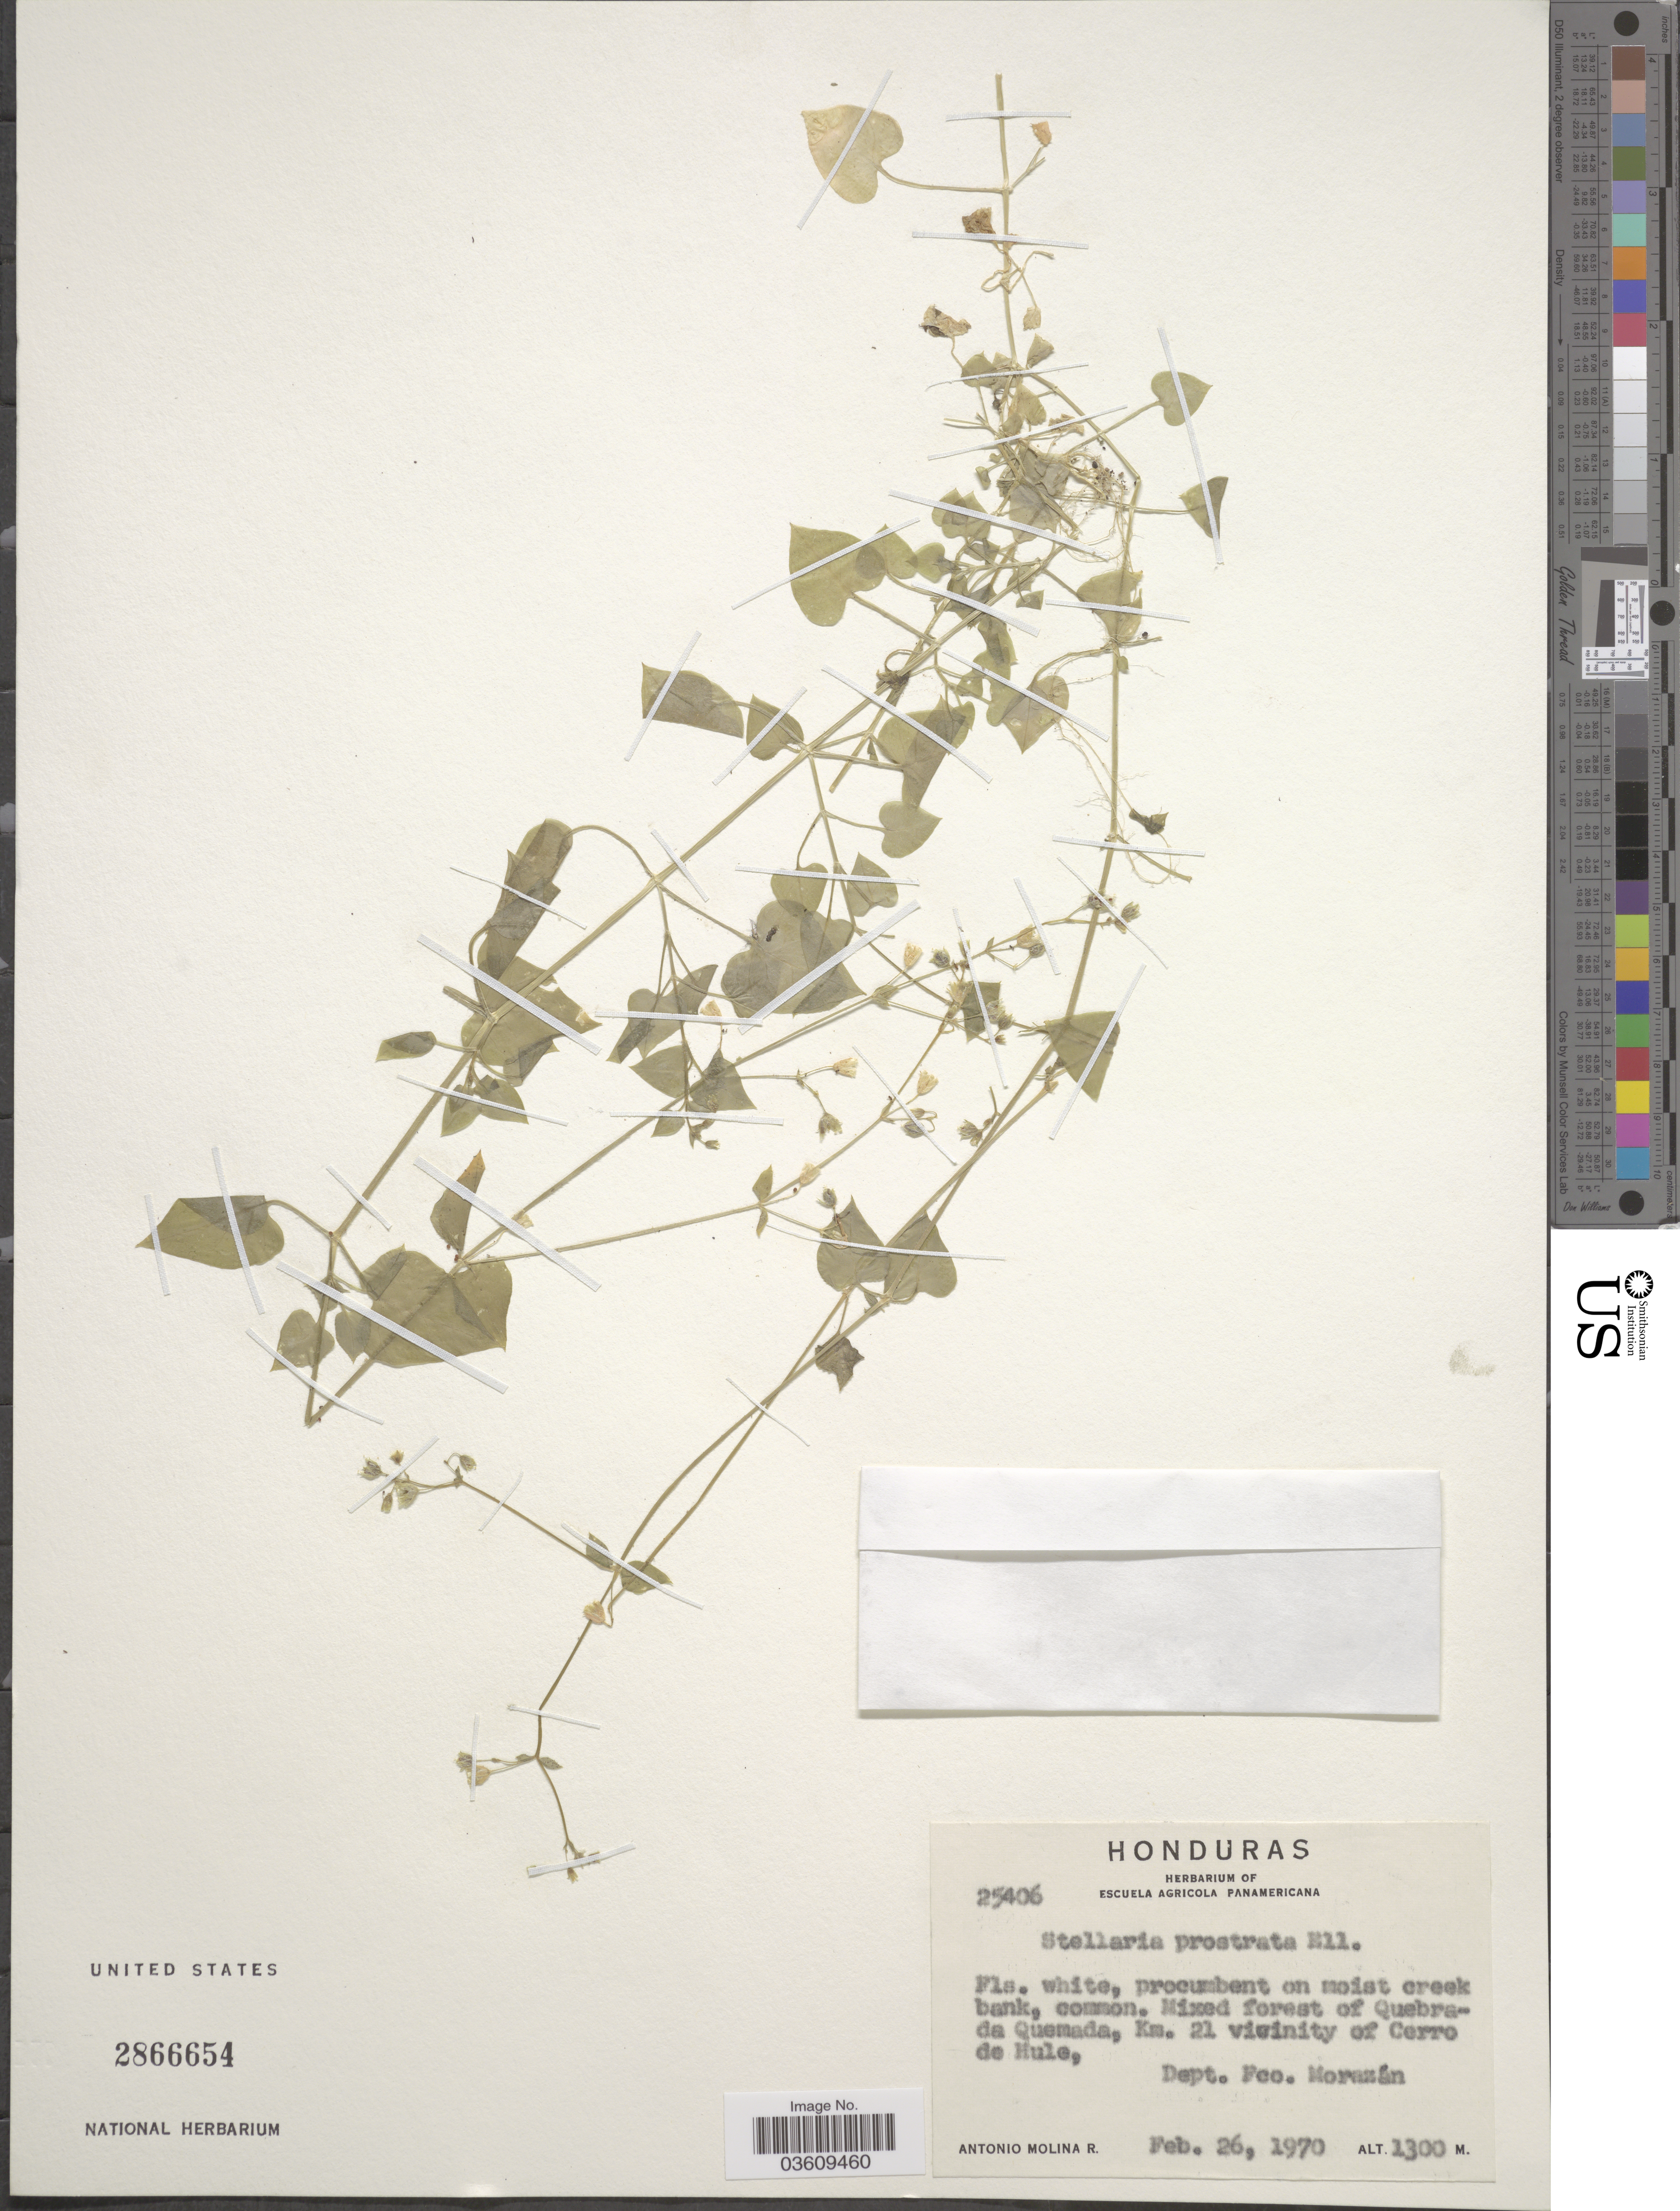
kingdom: Plantae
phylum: Tracheophyta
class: Magnoliopsida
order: Caryophyllales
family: Caryophyllaceae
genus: Stellaria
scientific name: Stellaria prostrata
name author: Baldwin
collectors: A. Molina R.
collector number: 25406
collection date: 1970-02-26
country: Honduras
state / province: Fco. Morazán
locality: Mixed forest of Quebrada Quemada, Km. 21 vicinity of Cerro de Hule, Dept. Fco. Morazán.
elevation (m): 1300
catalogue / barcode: US 2866654